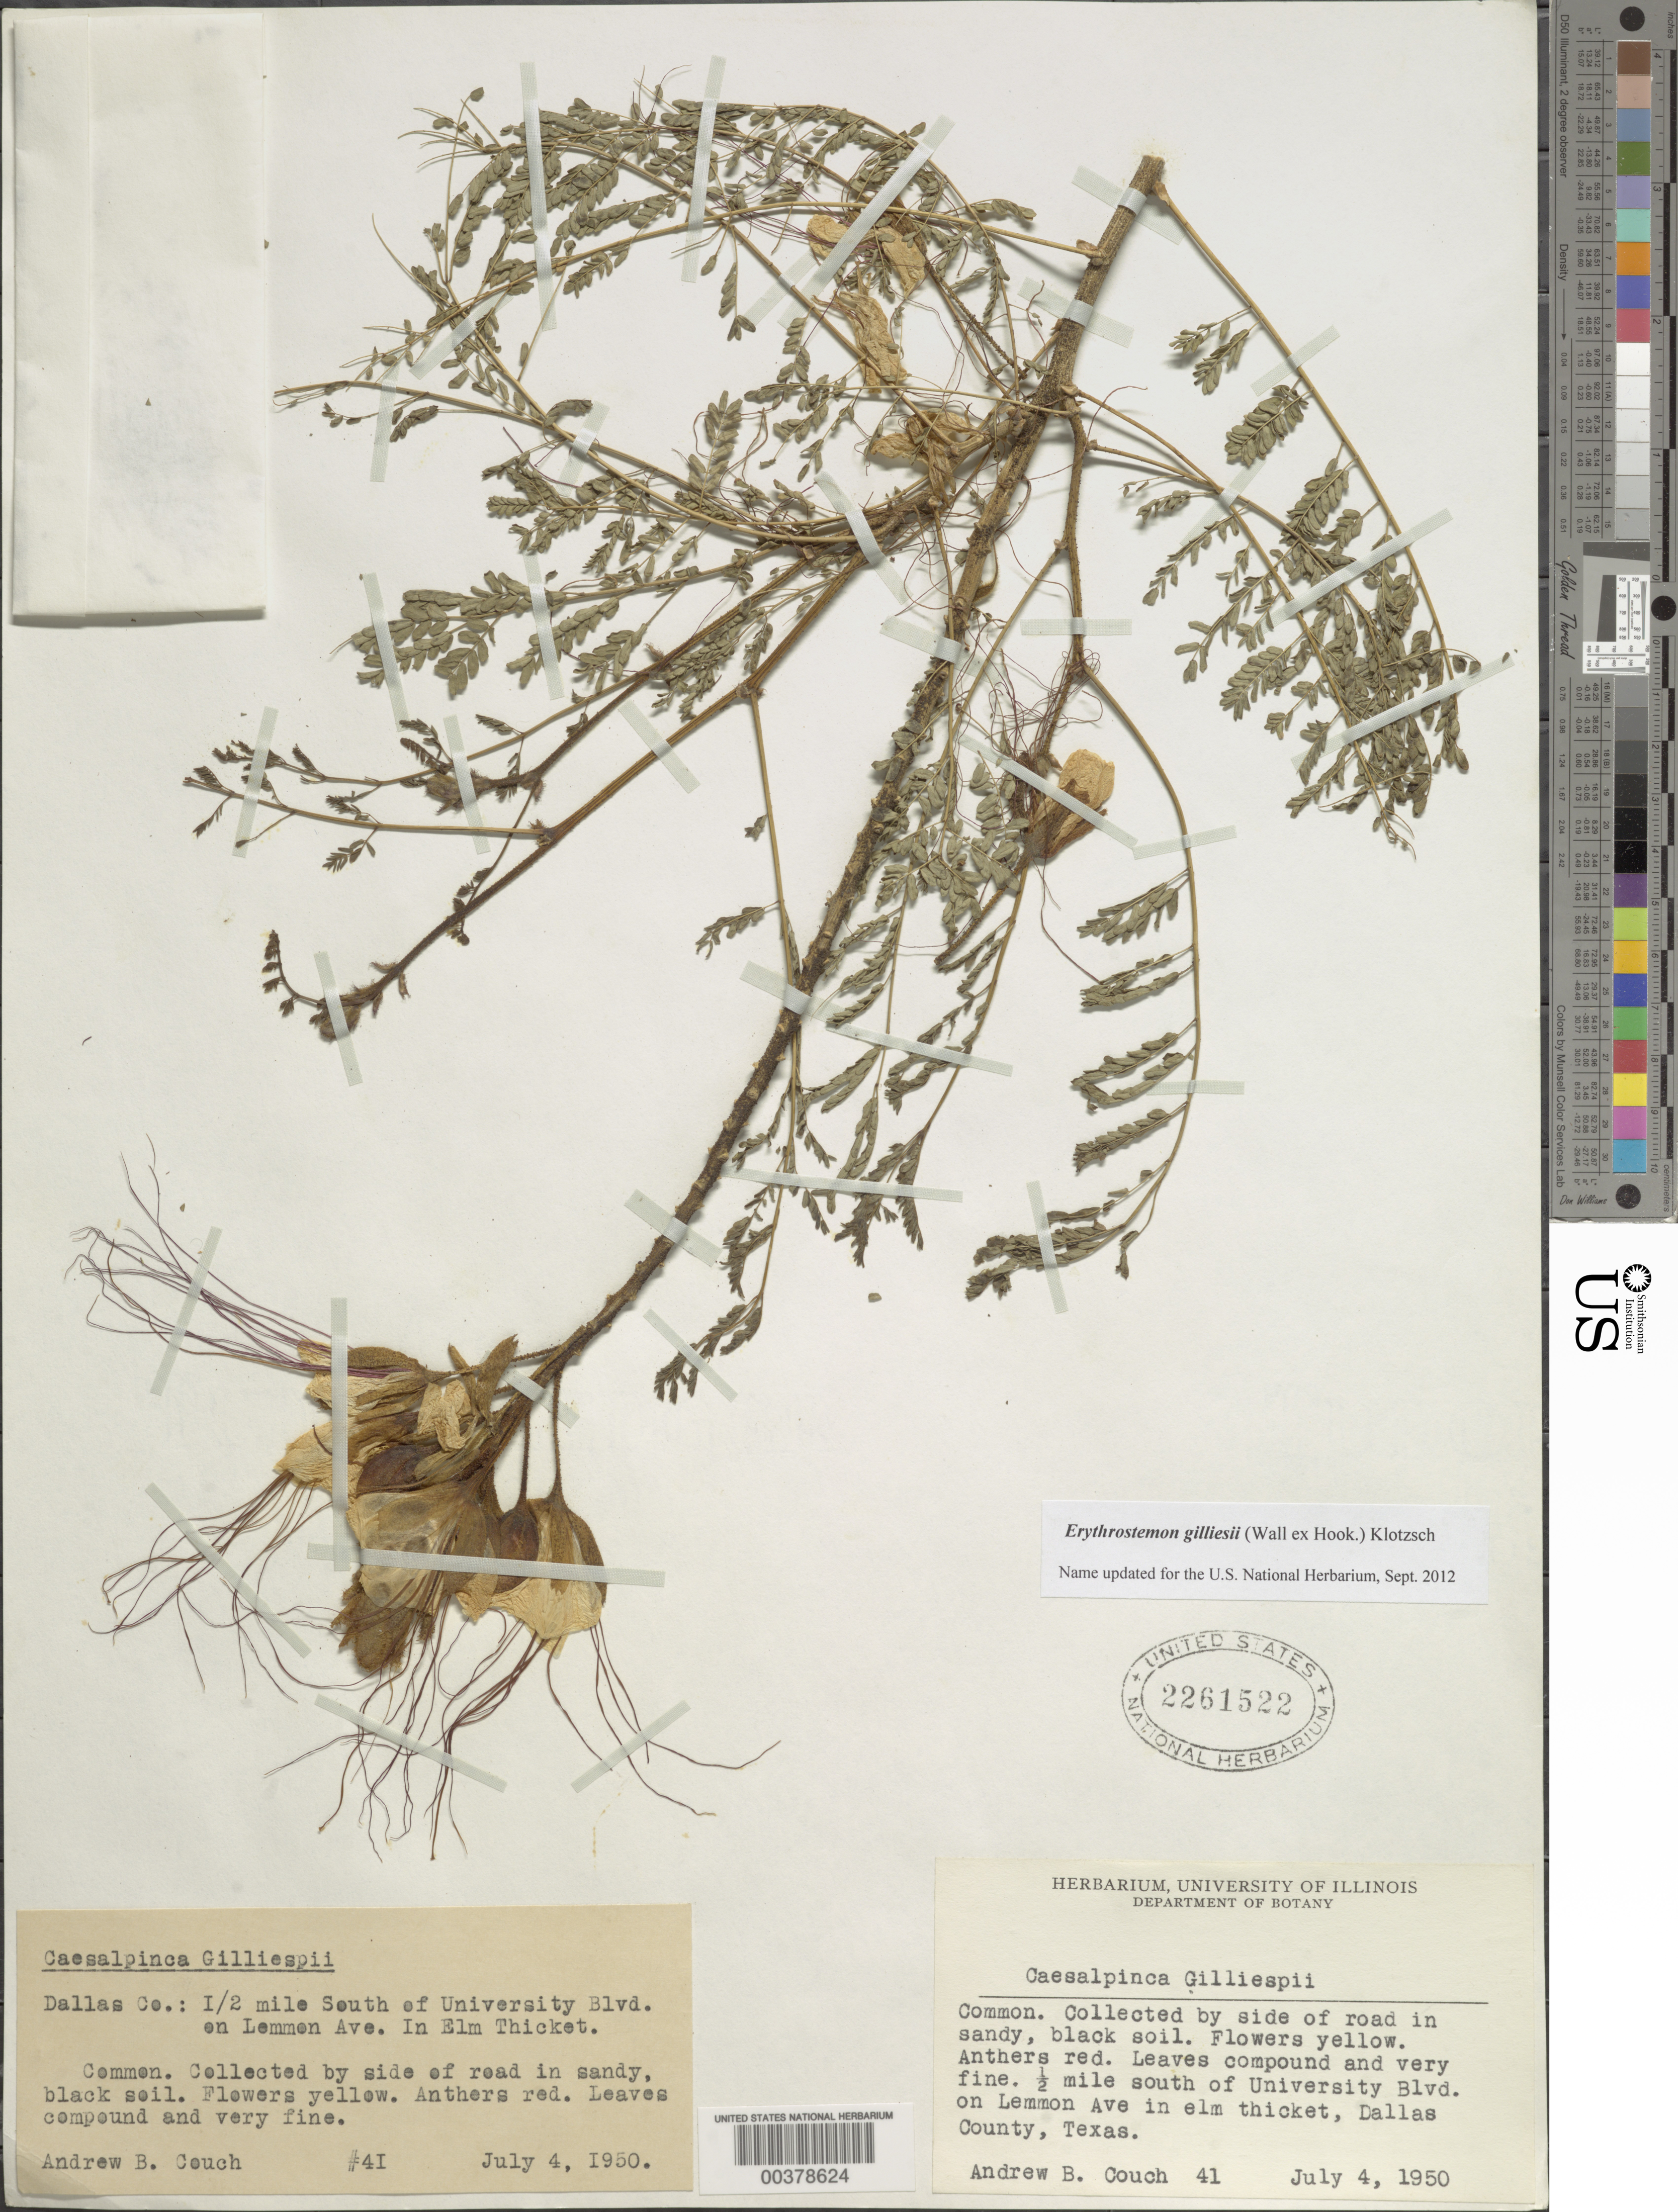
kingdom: Plantae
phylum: Tracheophyta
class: Magnoliopsida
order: Fabales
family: Fabaceae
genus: Erythrostemon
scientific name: Erythrostemon gilliesii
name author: (Hook.) Klotzsch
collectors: A. Couch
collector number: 41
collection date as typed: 04 Jul 1950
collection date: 1950-07-04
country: United States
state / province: Texas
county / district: Dallas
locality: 0.5 mi s of university blvd. on lemmon ave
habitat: In elm thicket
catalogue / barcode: US 2261522